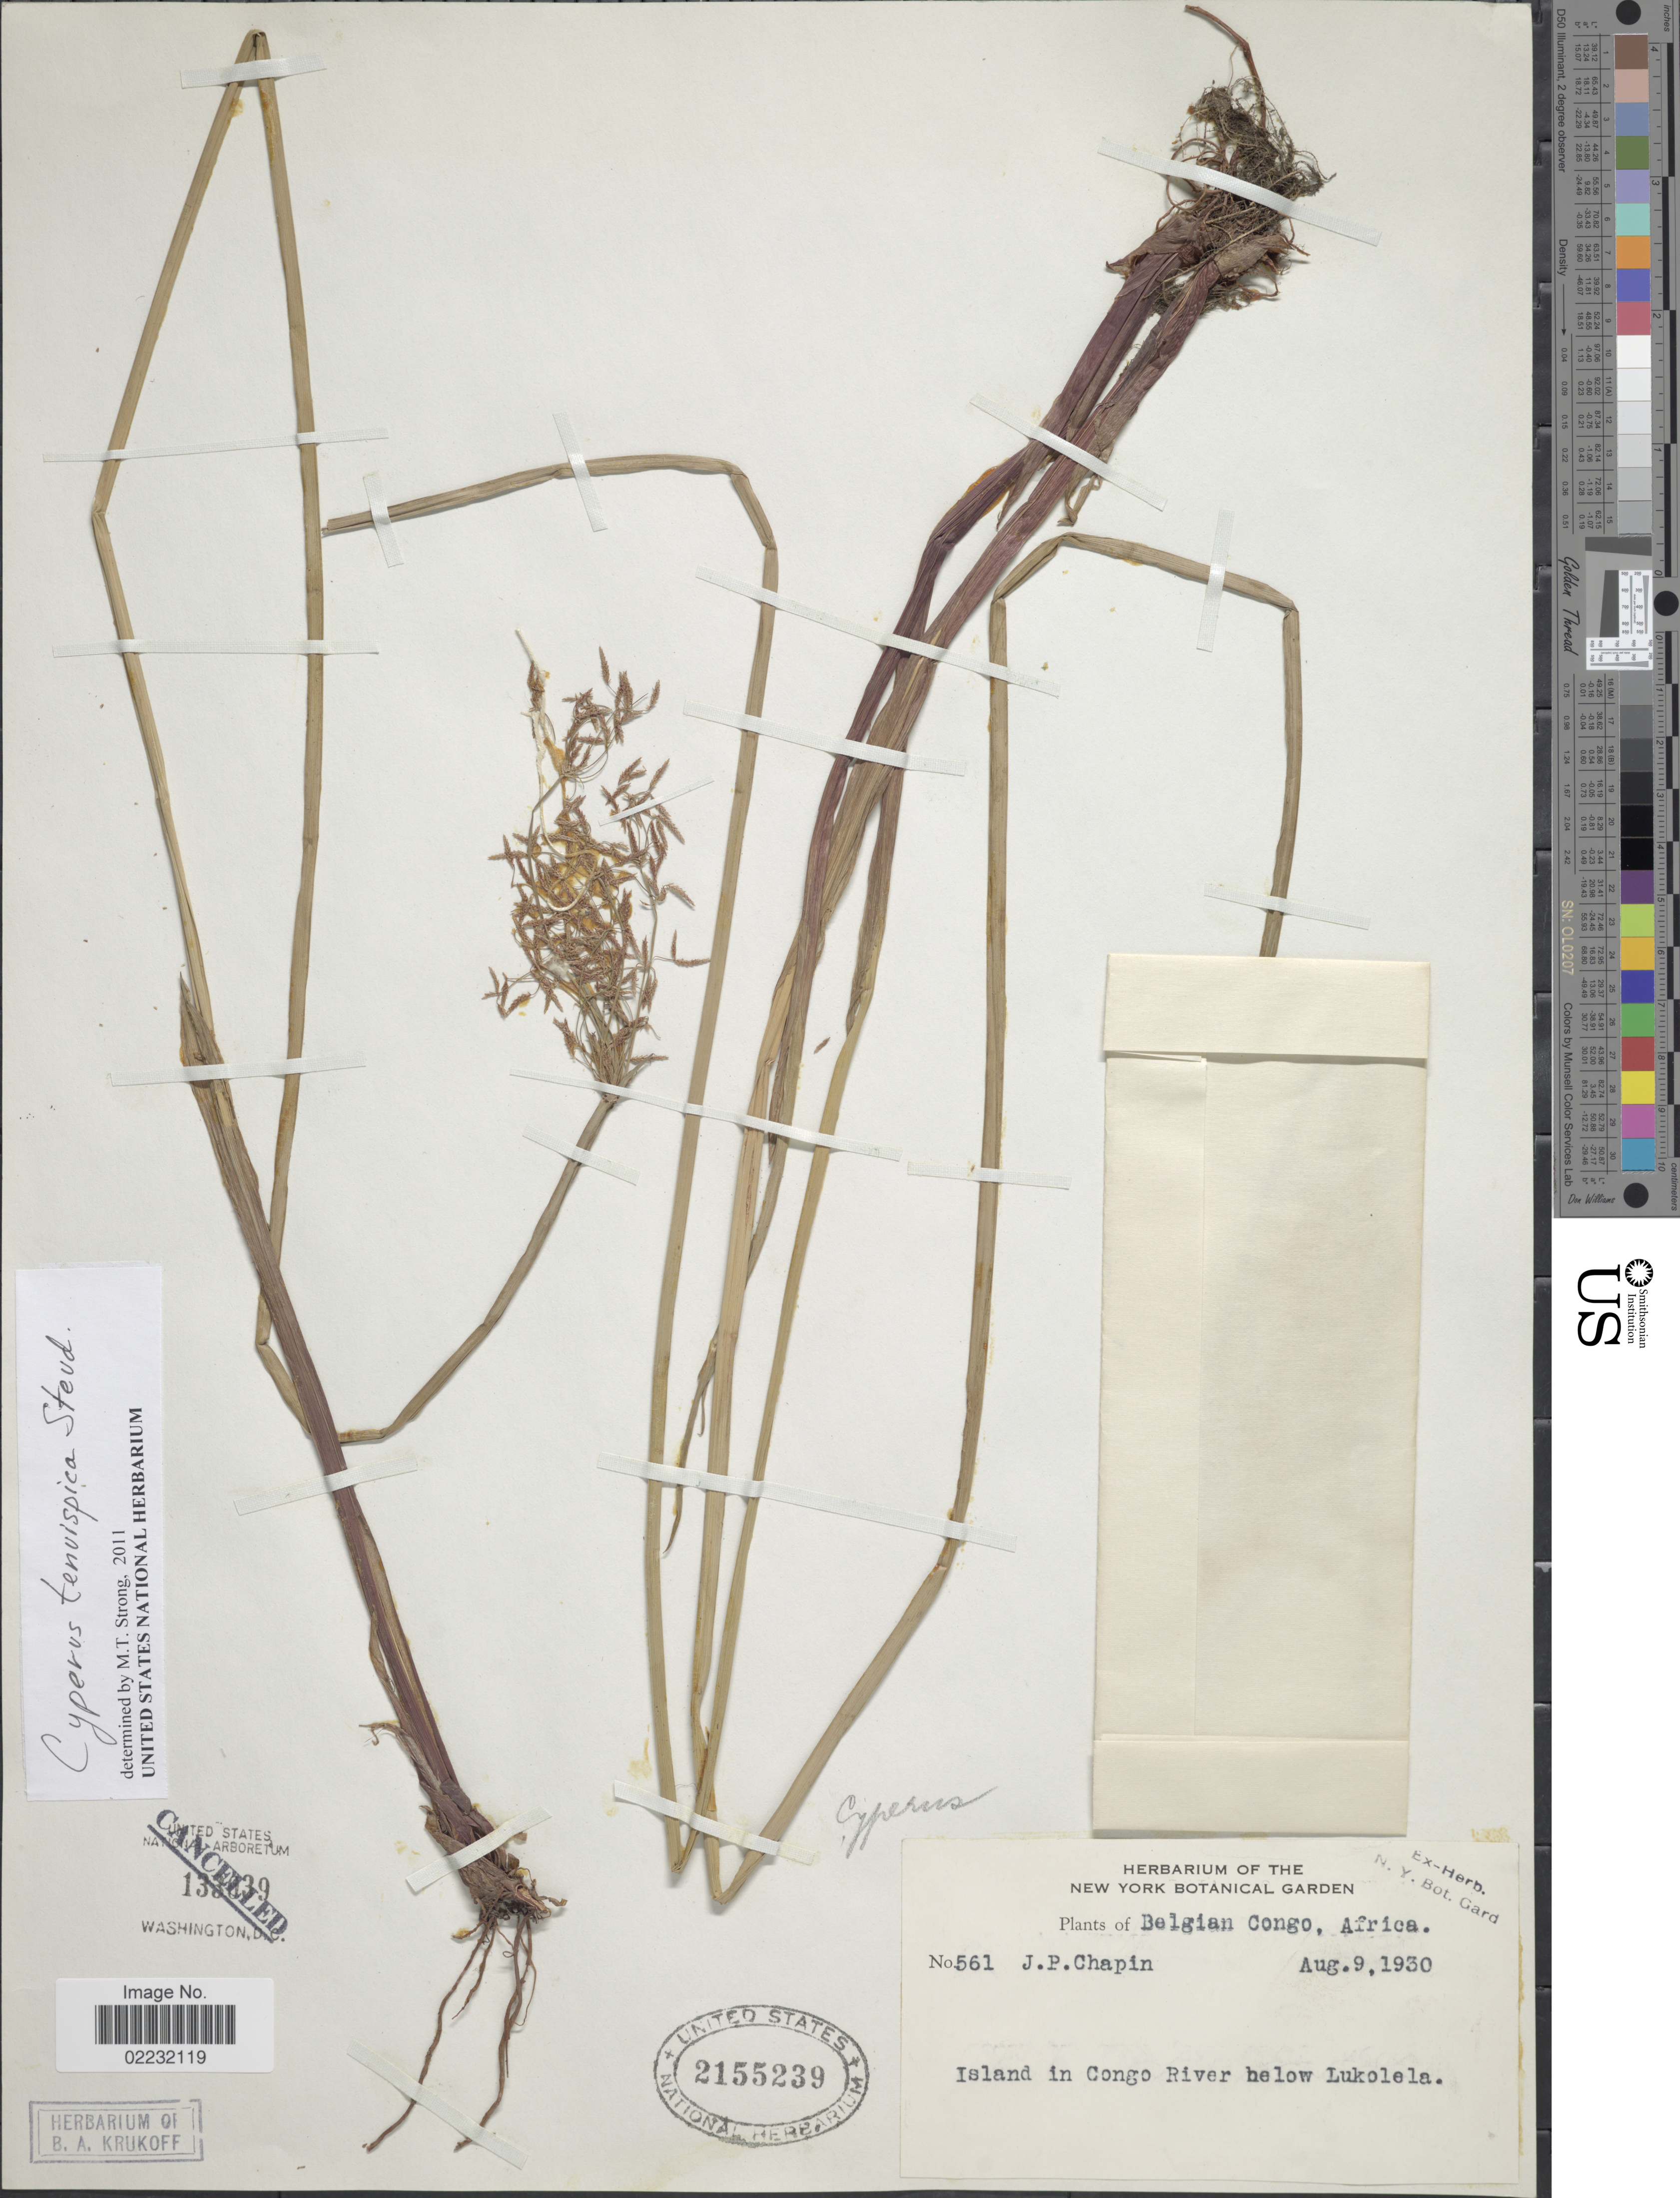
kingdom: Plantae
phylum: Tracheophyta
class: Liliopsida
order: Poales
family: Cyperaceae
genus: Cyperus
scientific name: Cyperus haspan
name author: L.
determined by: Strong, Mark T., (BOT), Smithsonian Institution - National Museum of Natural History (UNITED STATES)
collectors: J. Chapin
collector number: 561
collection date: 1930-08-09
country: Congo, Democratic Republic of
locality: Belgian Congo, Island in Congo River below Lukolela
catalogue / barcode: US 2155239